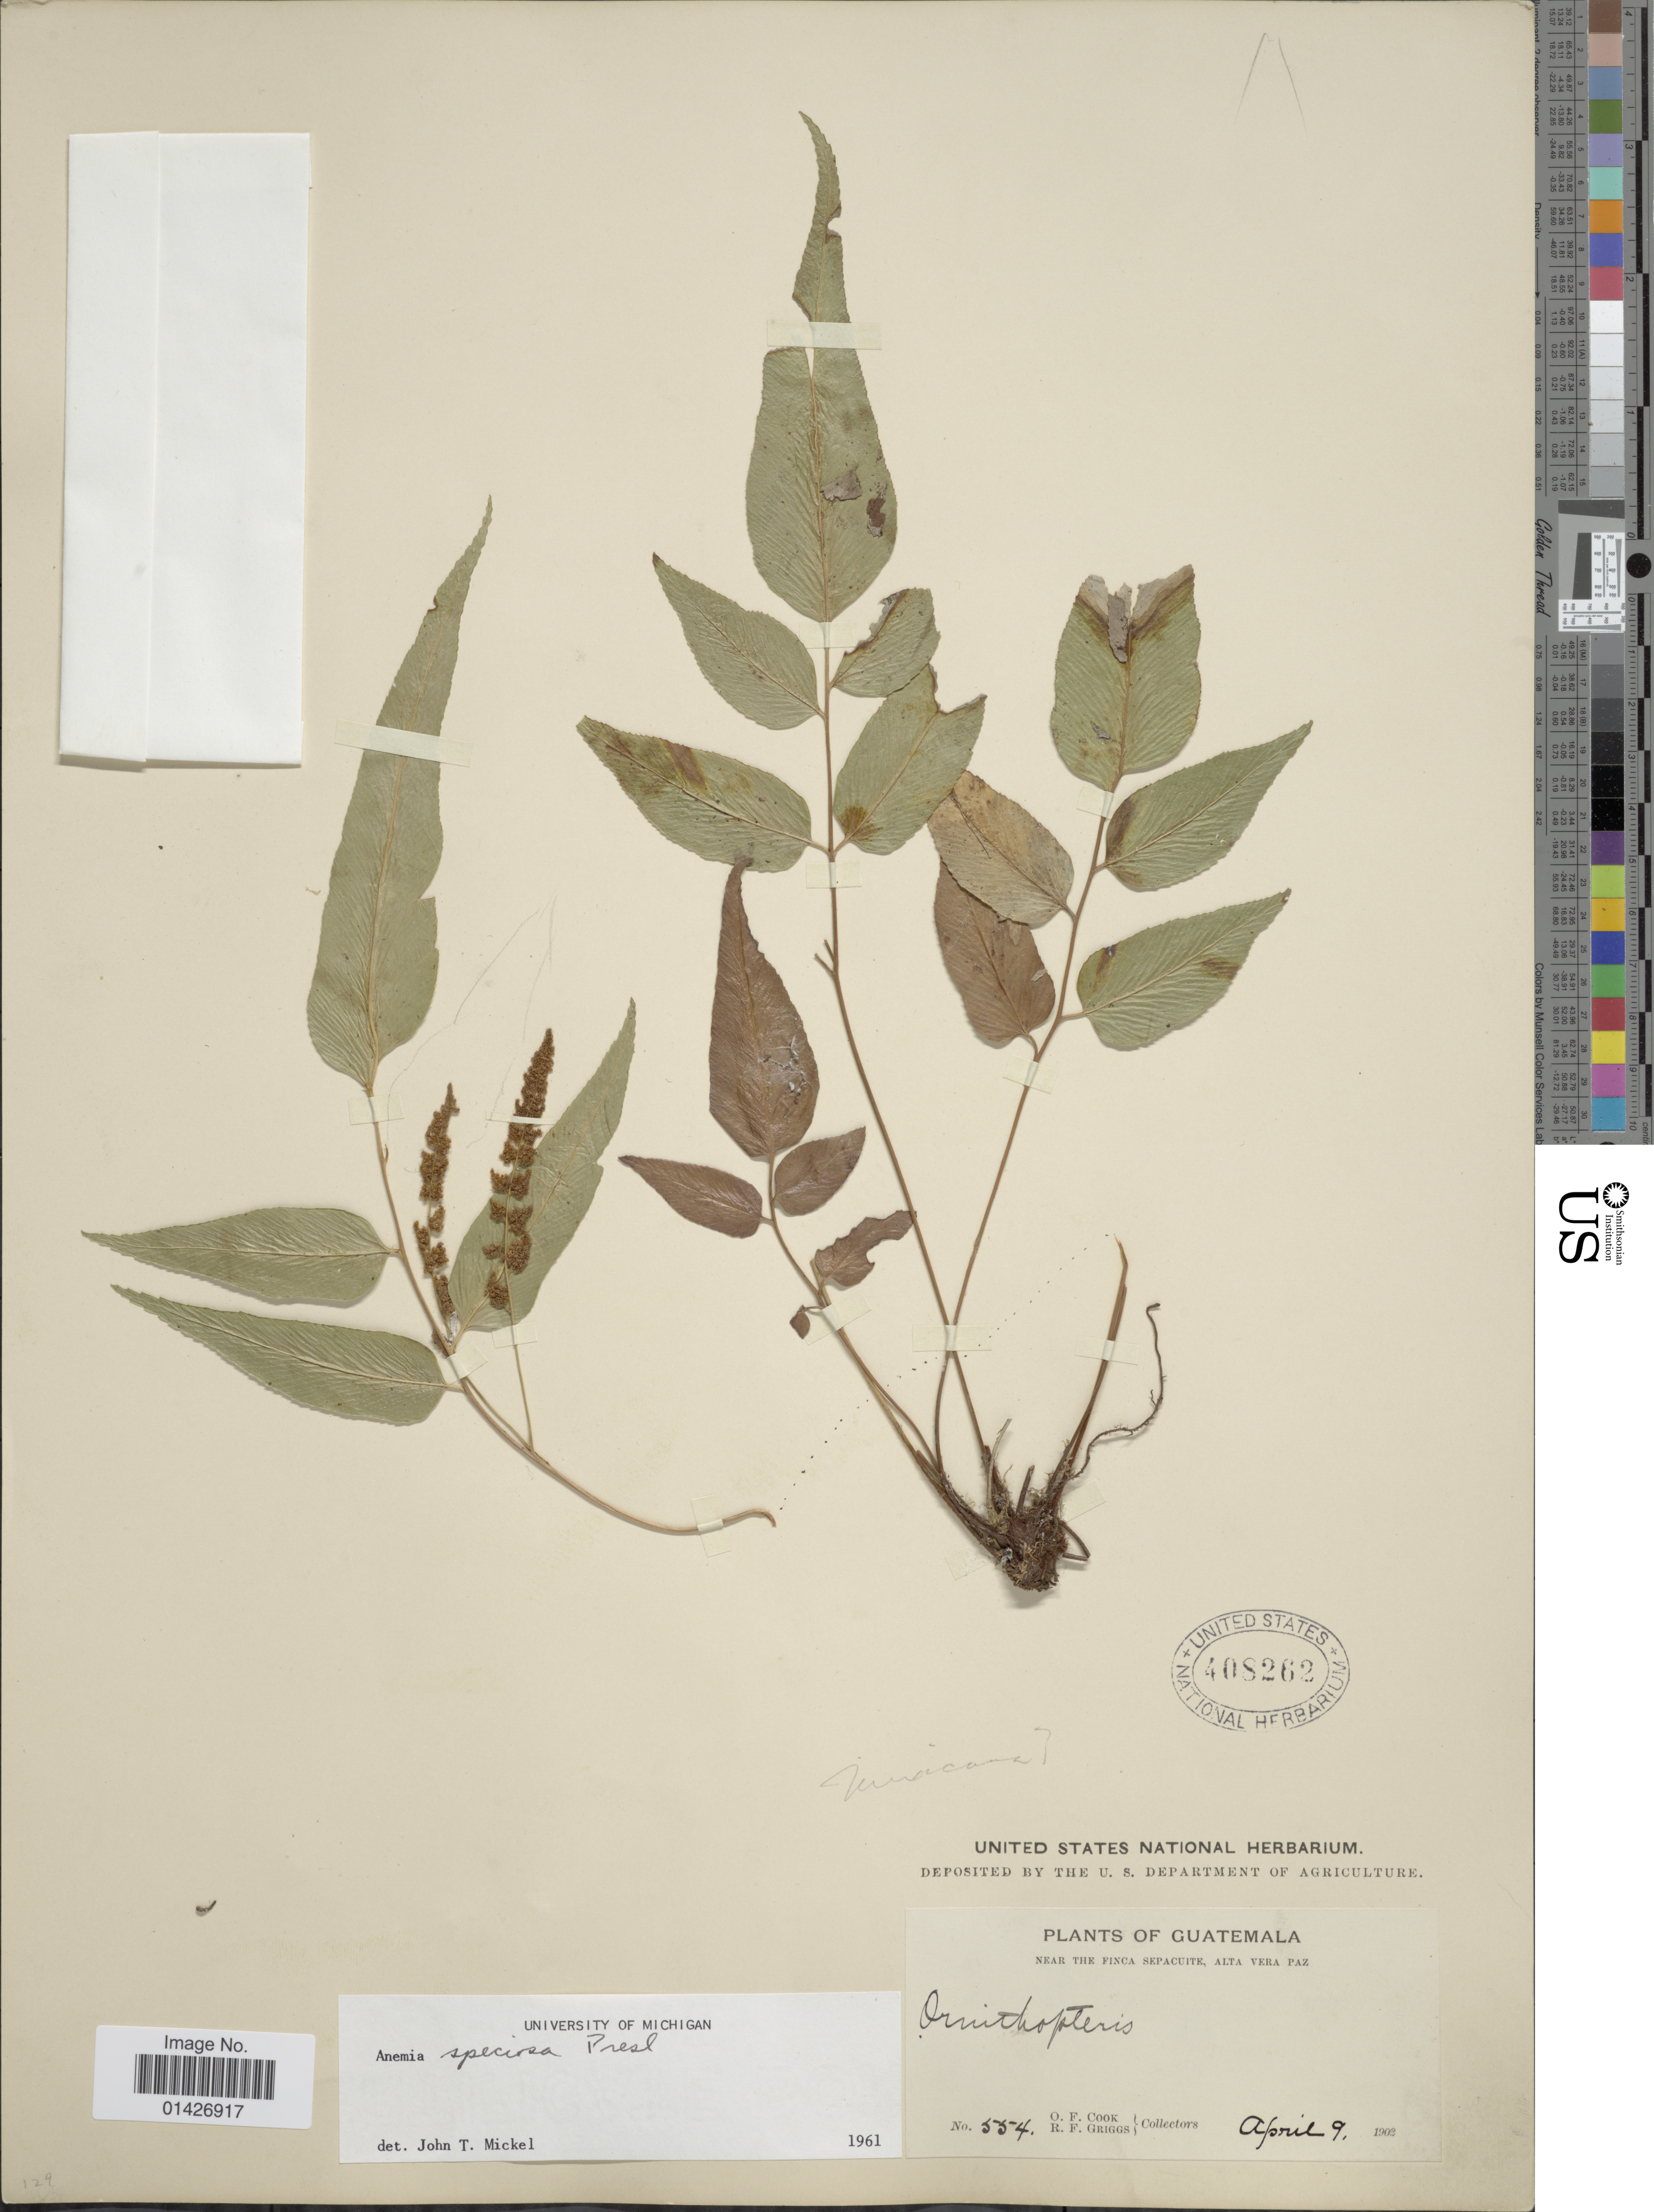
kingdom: Plantae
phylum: Tracheophyta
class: Polypodiopsida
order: Schizaeales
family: Anemiaceae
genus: Anemia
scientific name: Anemia speciosa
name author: C. Presl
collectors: O. F. Cook & R. F. Griggs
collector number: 554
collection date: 1902-04-09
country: Guatemala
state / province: Alta Verapaz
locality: Near the Finca Sepacuite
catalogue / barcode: US 408262